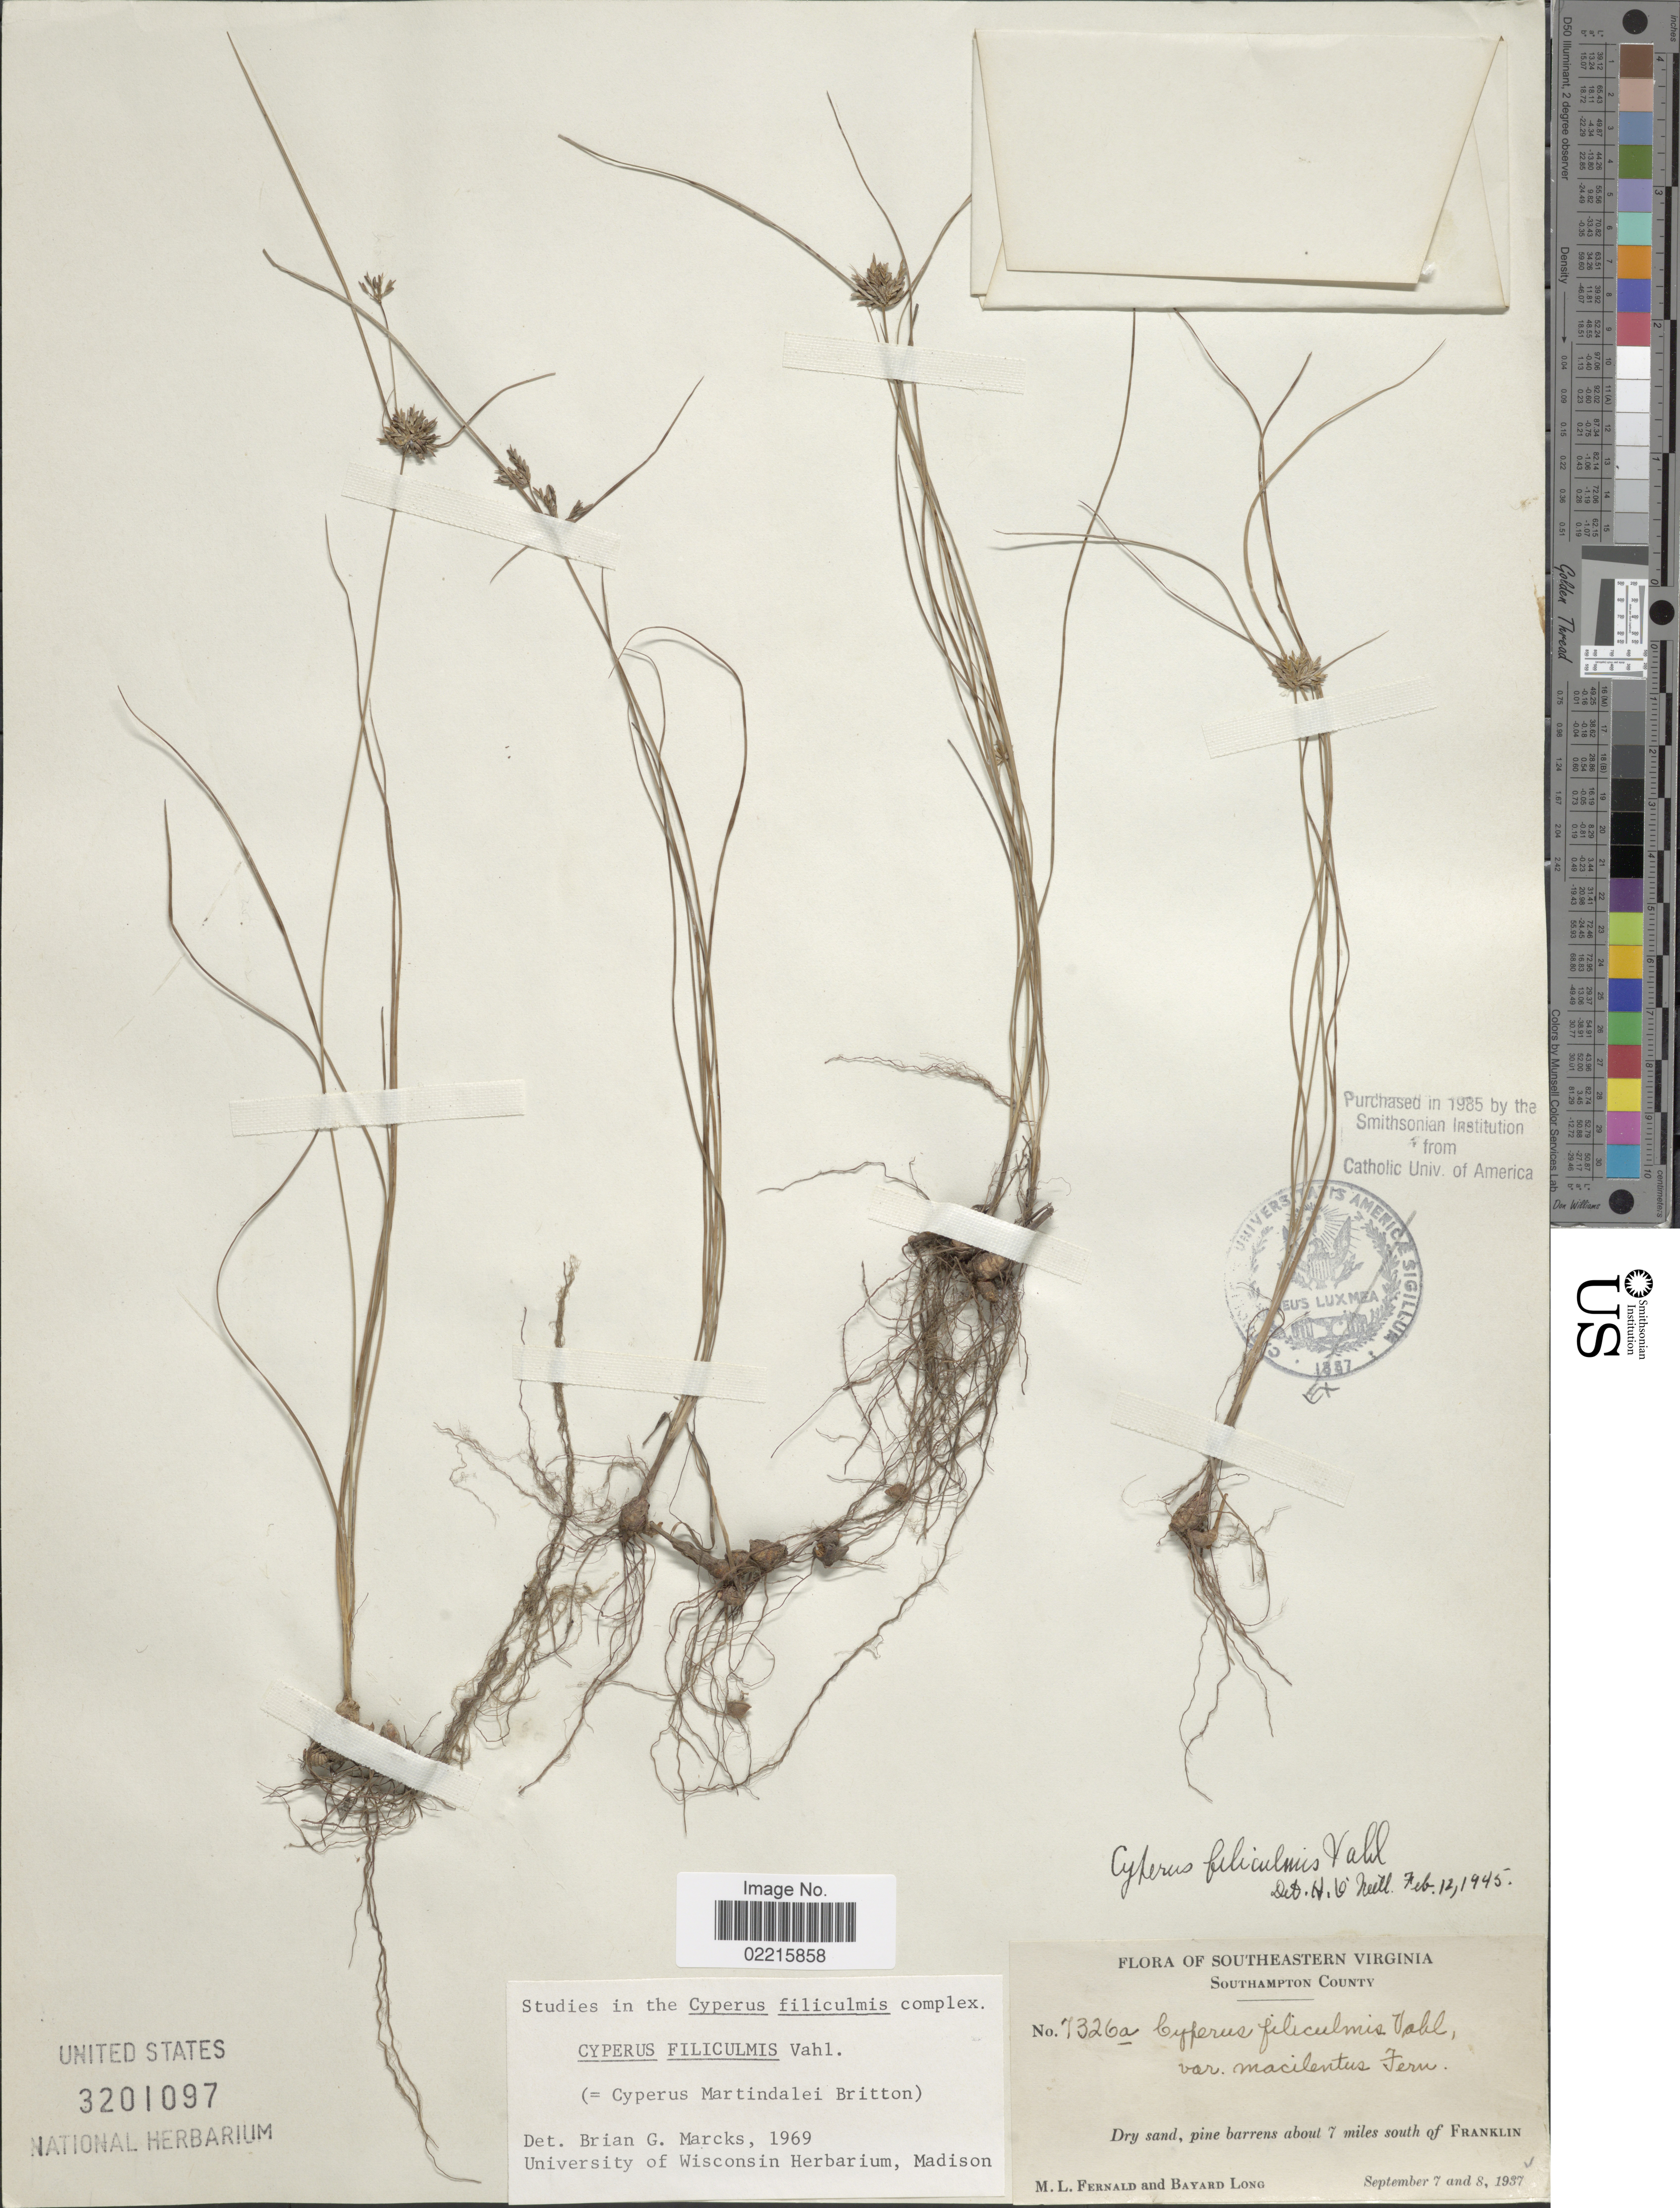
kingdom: Plantae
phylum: Tracheophyta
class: Liliopsida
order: Poales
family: Cyperaceae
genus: Cyperus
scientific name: Cyperus filiculmis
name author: Vahl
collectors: M. L. Fernald & B. Long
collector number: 1326a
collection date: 1937-09-07/1937-09-08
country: United States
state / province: Virginia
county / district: Southampton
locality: Southeastern Virginia. Southampton County. Dry sand, pine barrens about 7 miles south of Franklin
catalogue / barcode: US 3201097